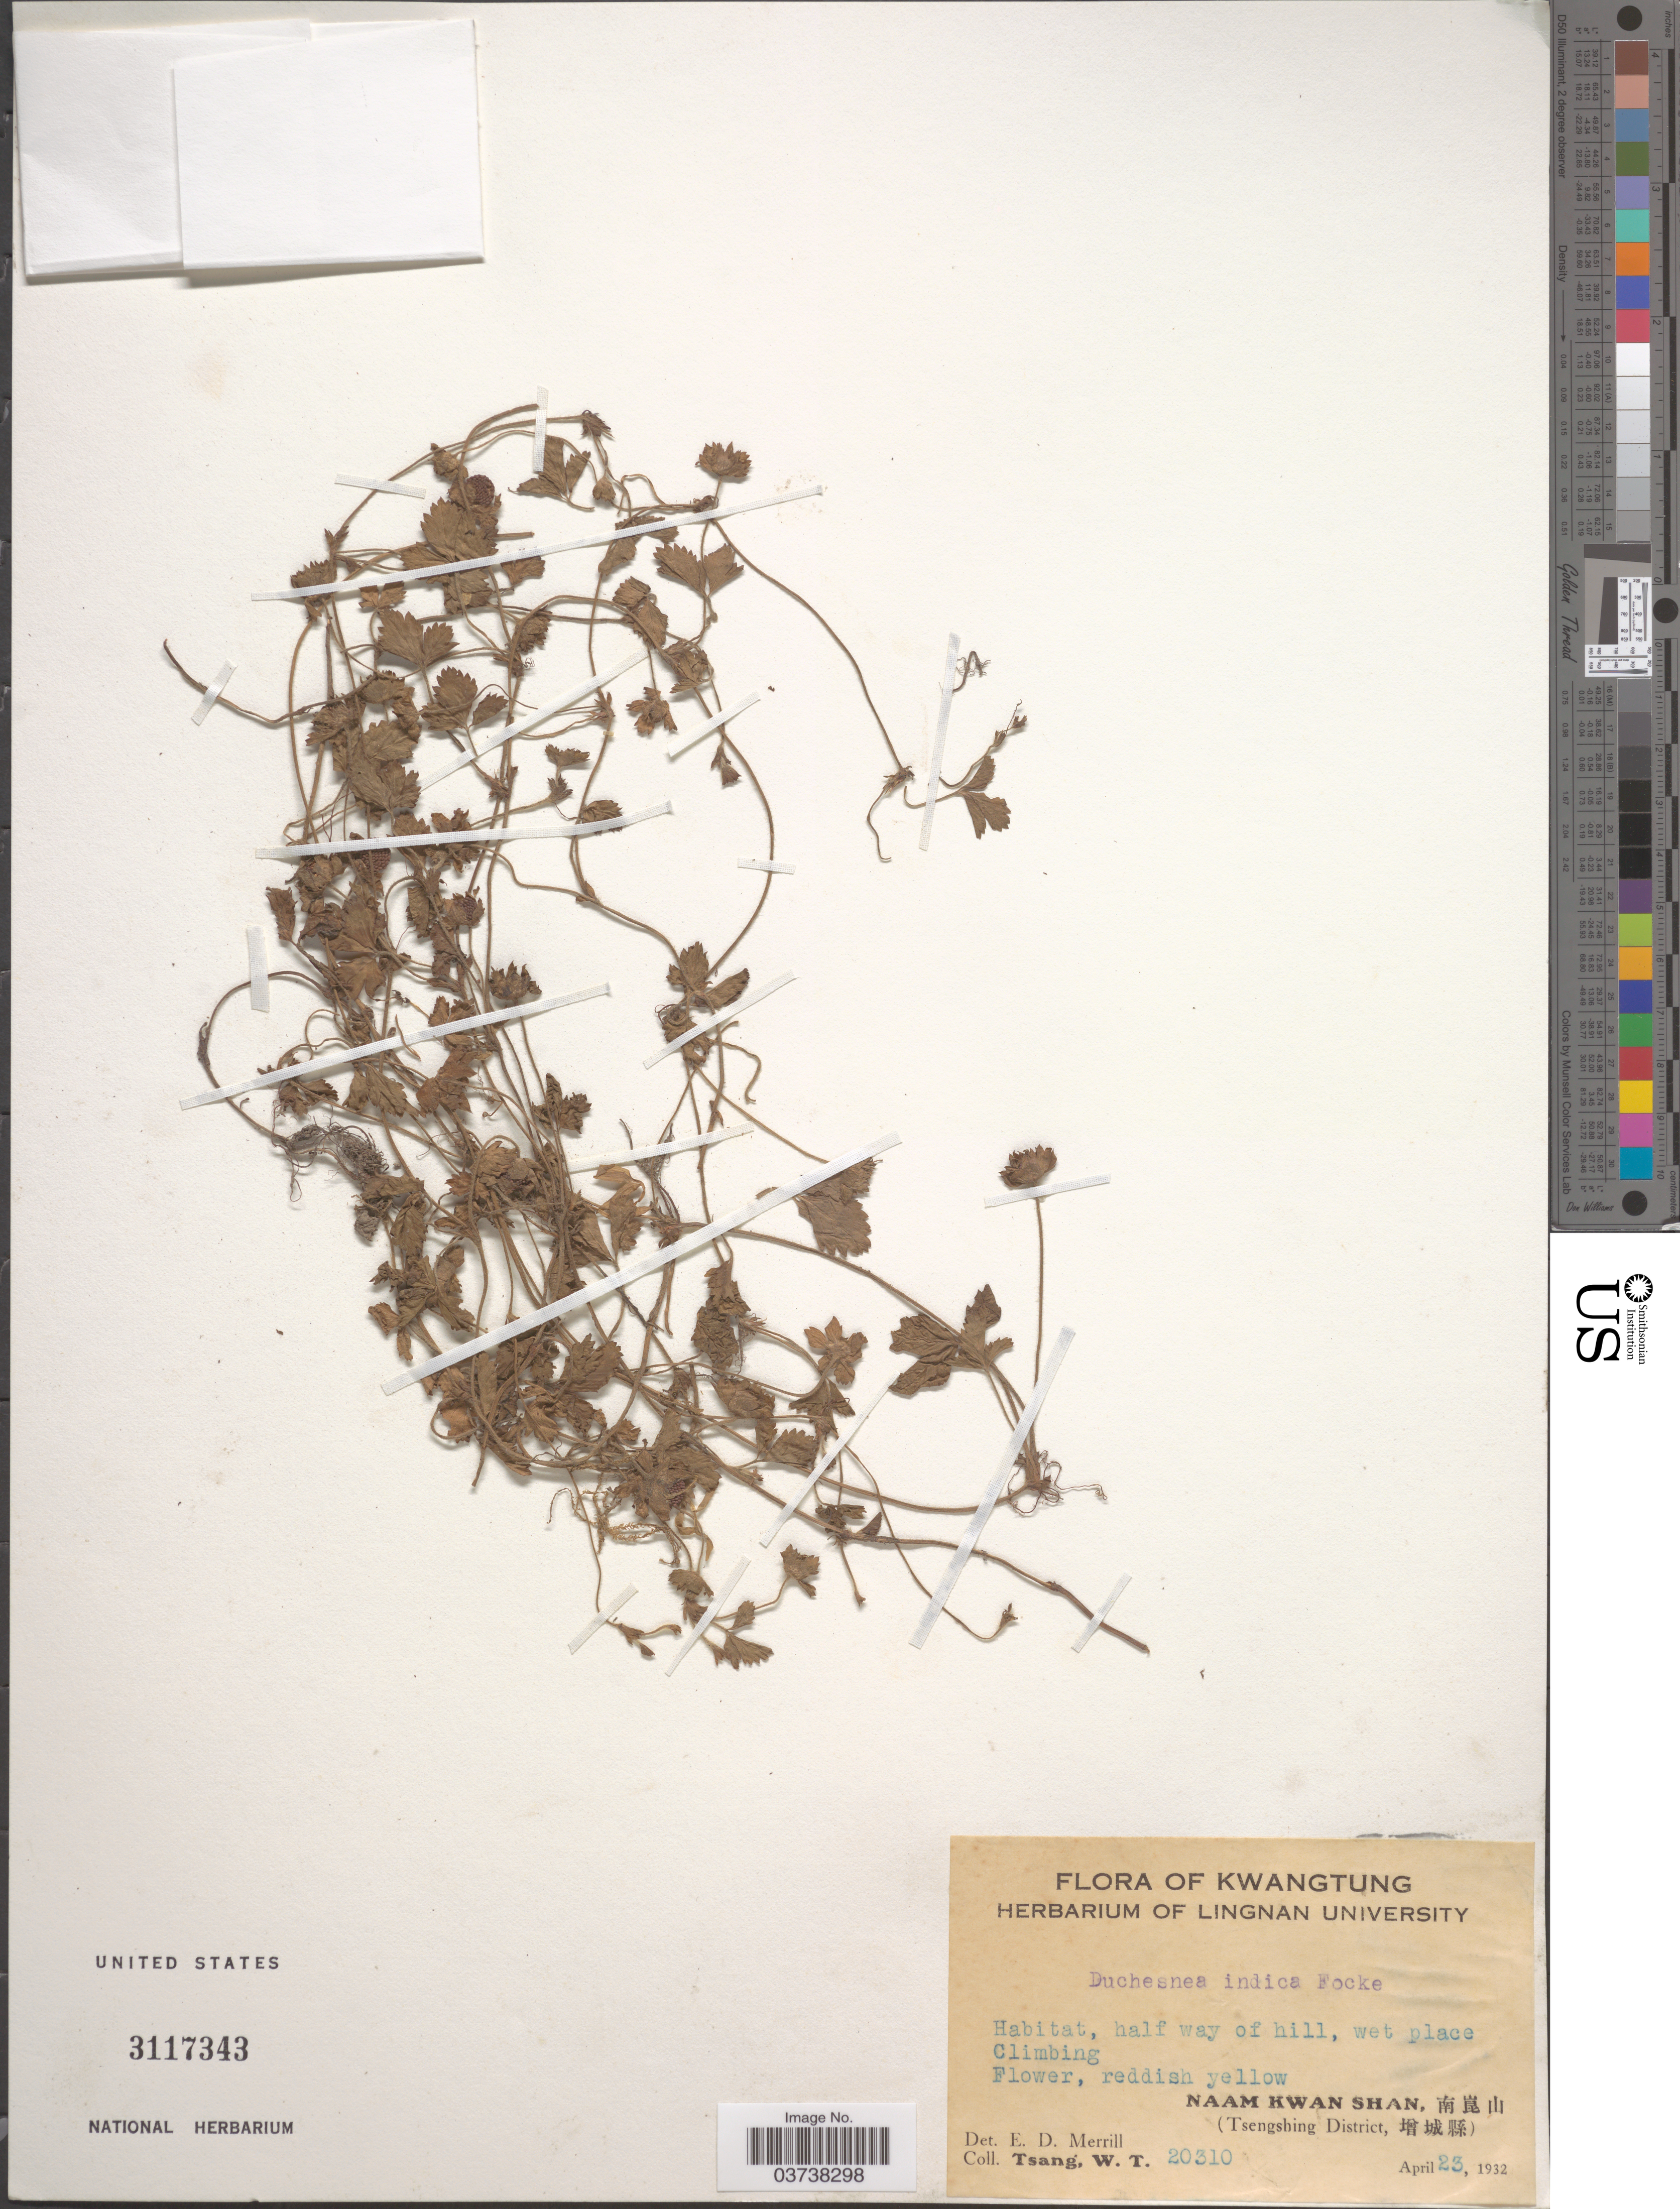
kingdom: Plantae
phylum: Tracheophyta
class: Magnoliopsida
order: Rosales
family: Rosaceae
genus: Potentilla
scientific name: Potentilla indica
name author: (Andrews) Th. Wolf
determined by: Strong, Mark T., (BOT), Smithsonian Institution - National Museum of Natural History (UNITED STATES)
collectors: W. T. Tsang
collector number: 20310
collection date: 1932-04-23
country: China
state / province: Guangdong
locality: Kwangtung. Naam Kwan Shan, X. (Tsengshing District, X).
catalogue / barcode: US 3117343